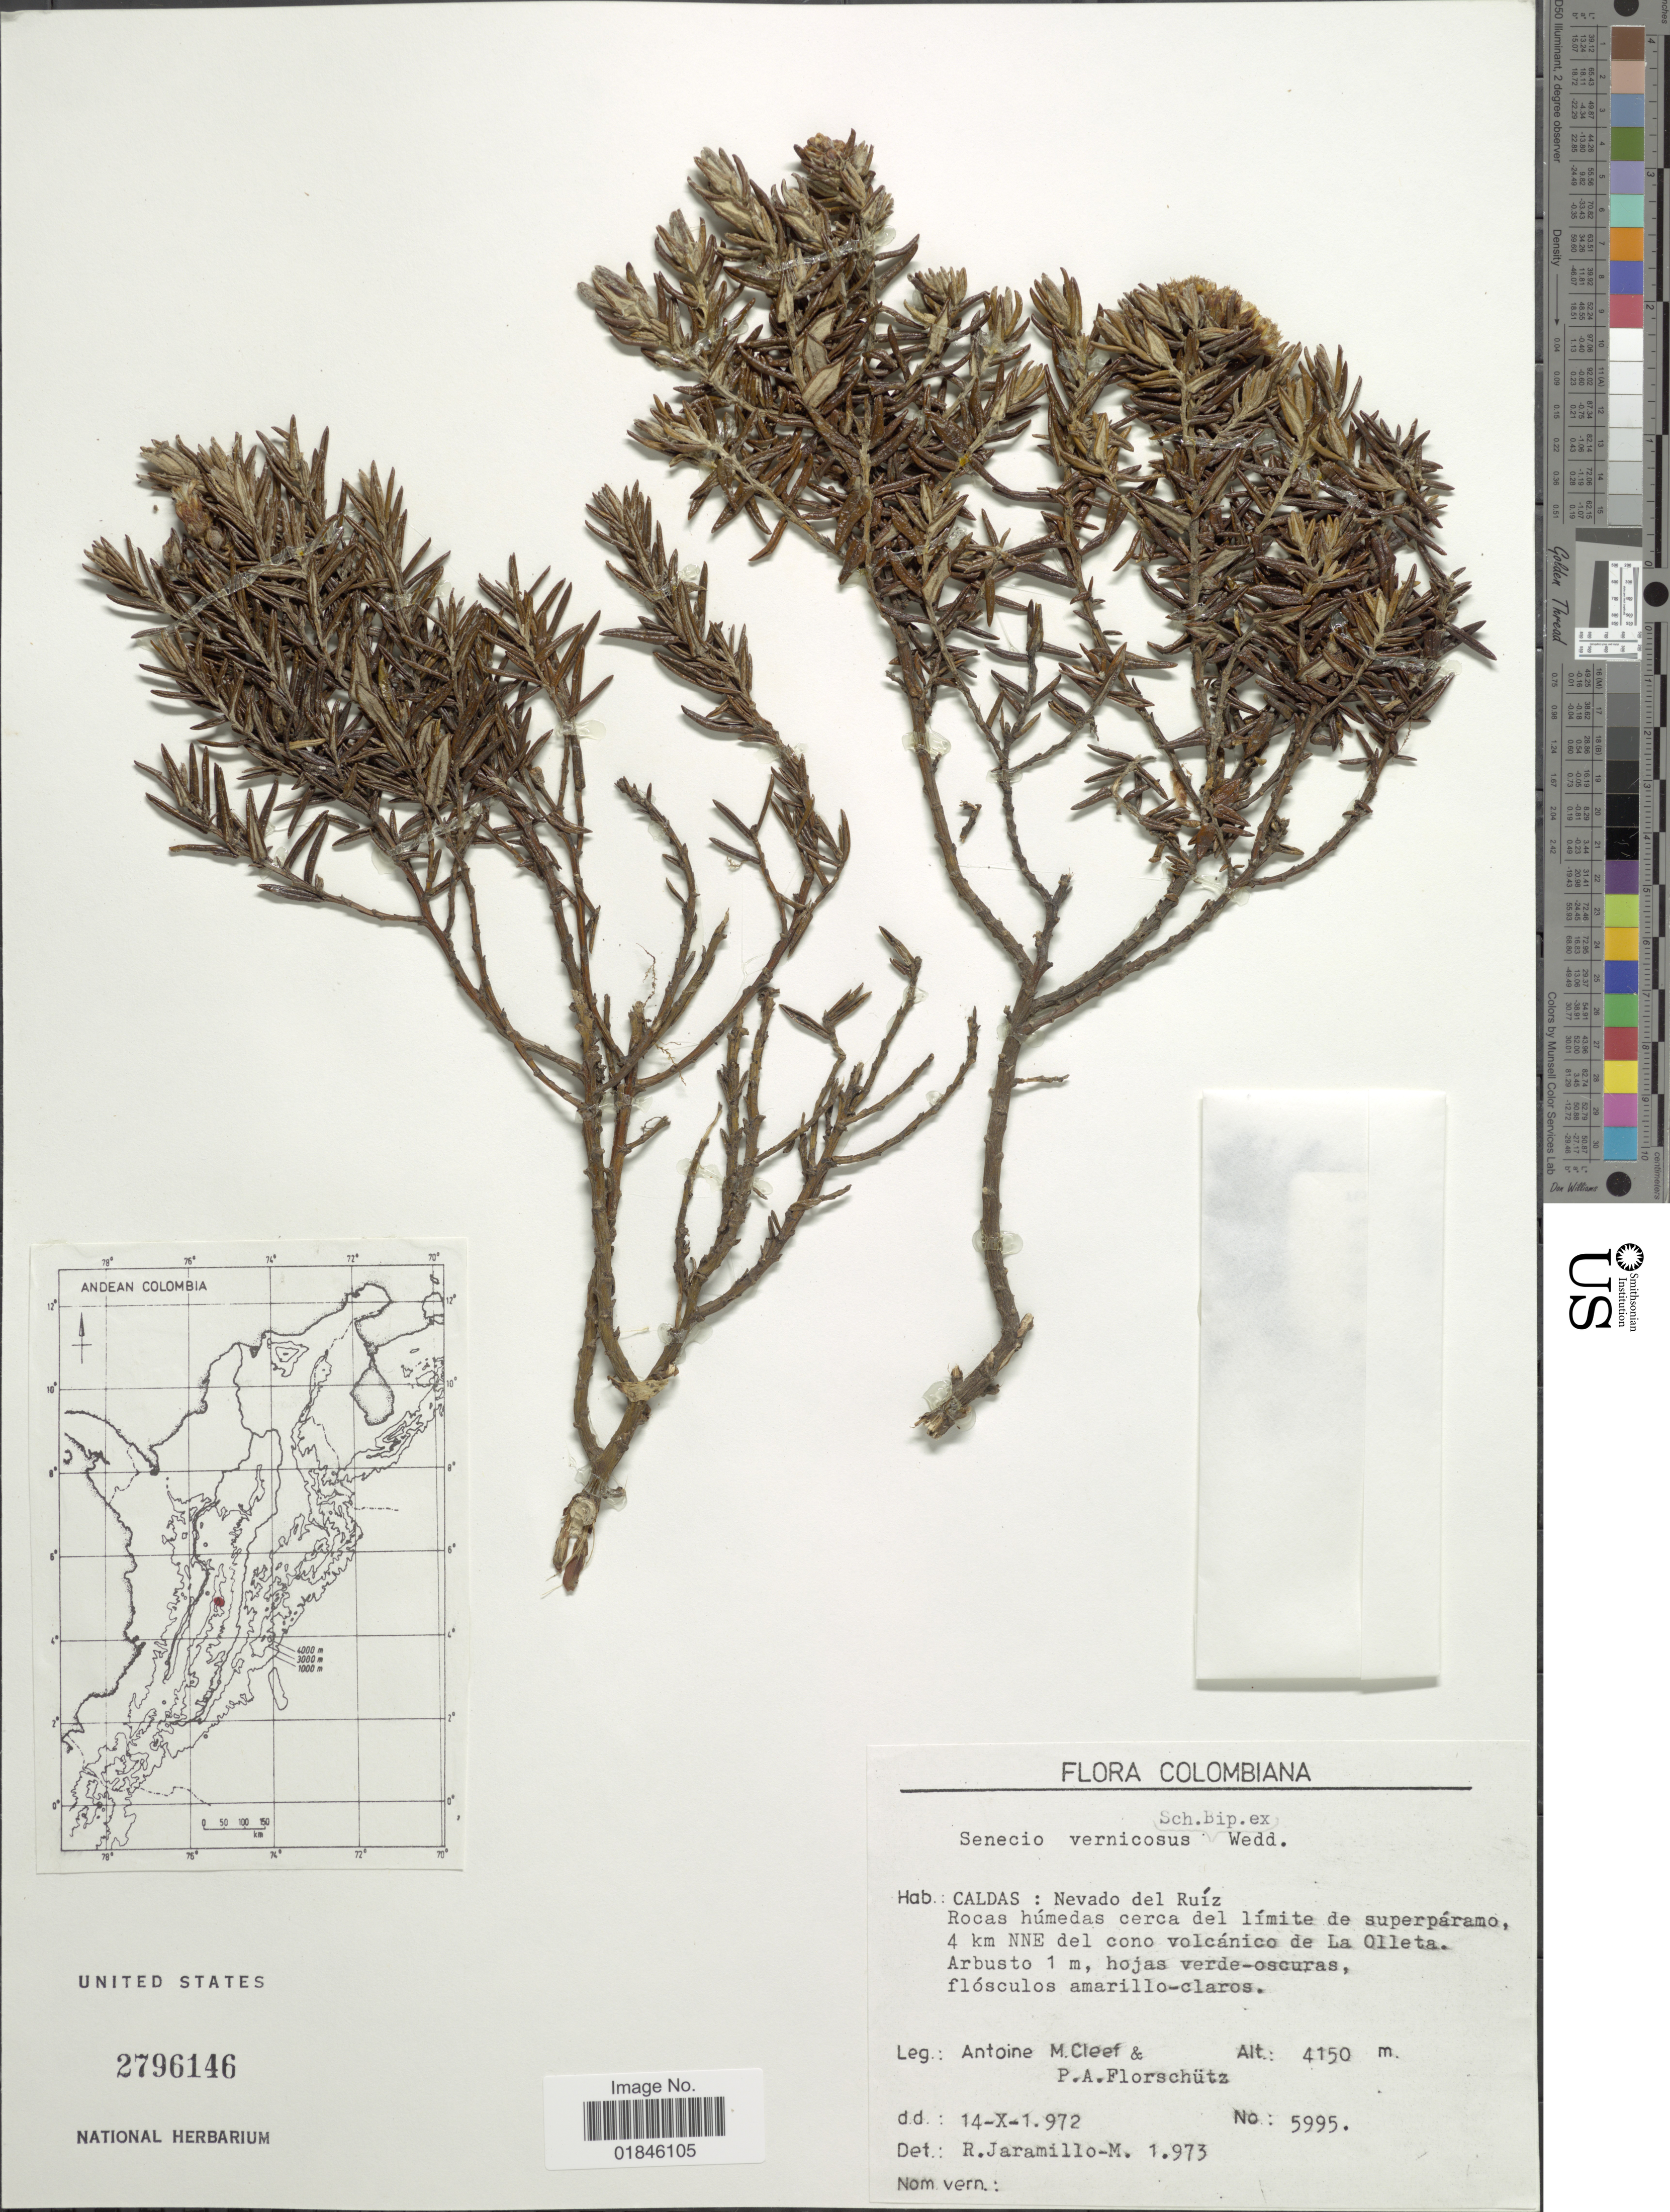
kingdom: Plantae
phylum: Tracheophyta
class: Magnoliopsida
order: Asterales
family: Asteraceae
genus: Pentacalia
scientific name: Pentacalia vernicosa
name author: (Sch. Bip. ex Wedd.) Cuatrec.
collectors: A. M. Cleef & P. Florschütz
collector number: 5995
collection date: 1972-10-14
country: Colombia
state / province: Caldas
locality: Caldas: Nevado del Ruíz. Rocas húmedas cerca del límite de superpáramo. 4 km NNE del cono volcánico de La Olleta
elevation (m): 4150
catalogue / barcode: US 2796146